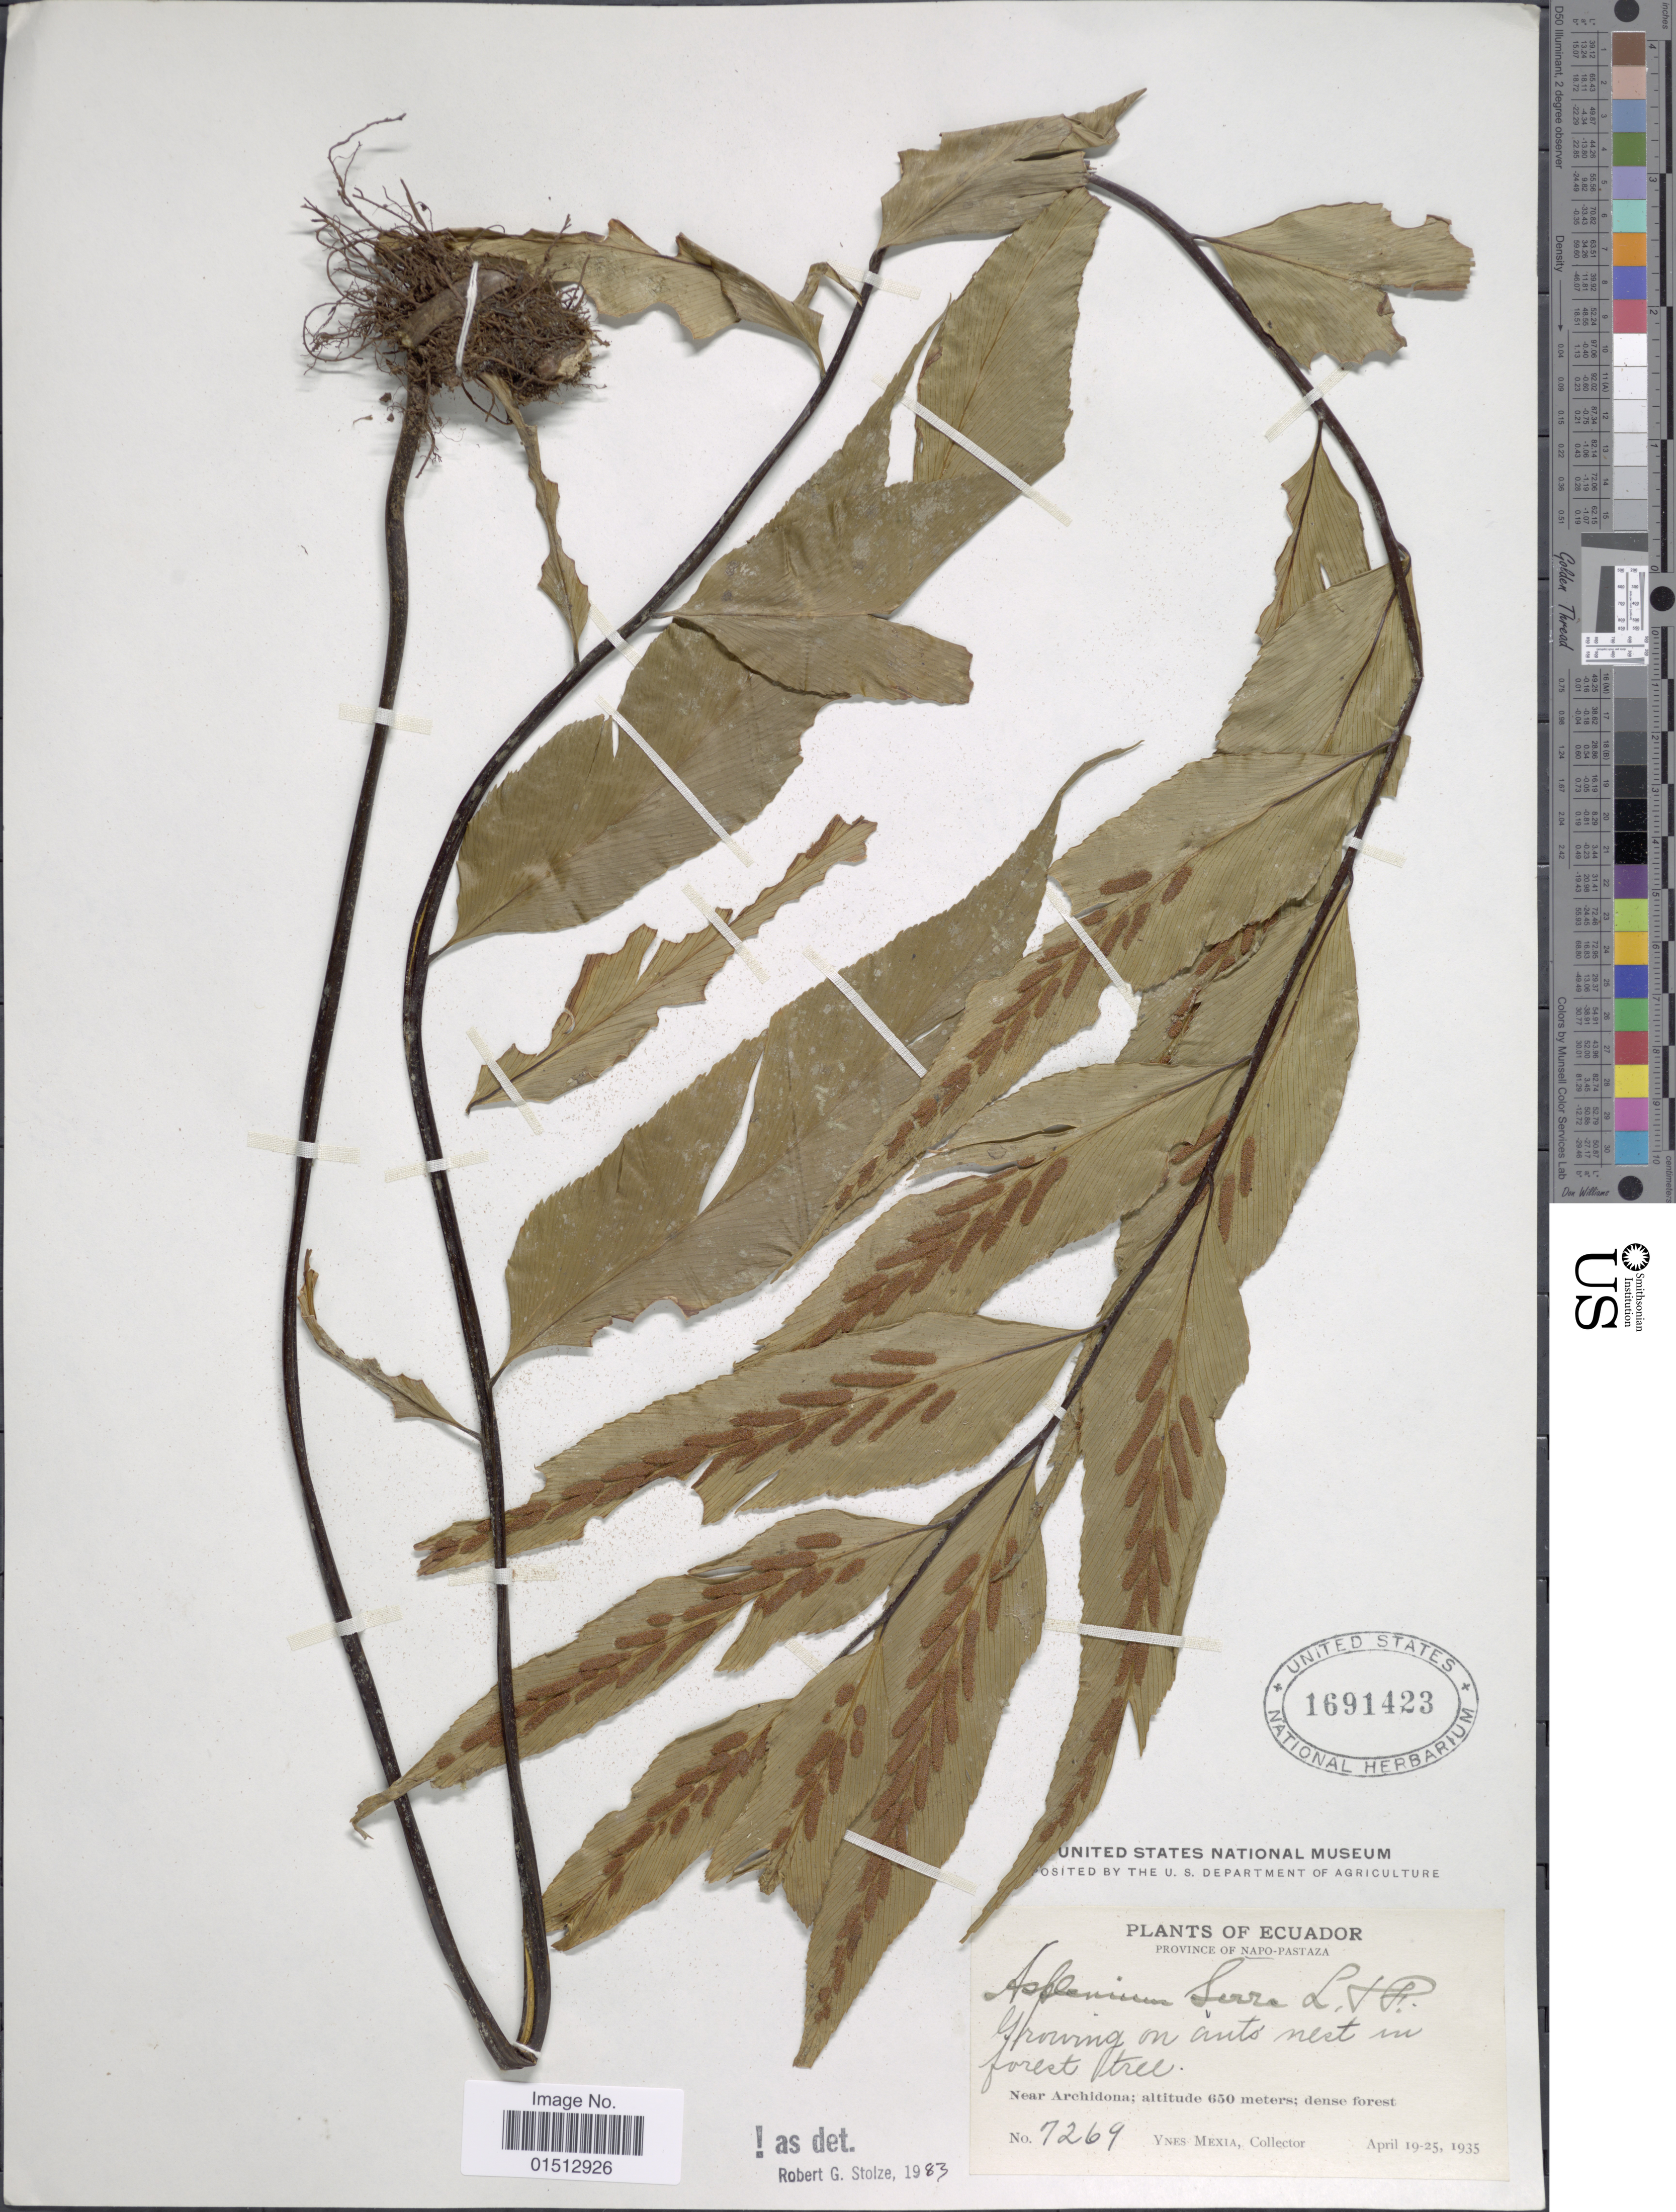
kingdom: Plantae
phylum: Tracheophyta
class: Polypodiopsida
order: Polypodiales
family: Aspleniaceae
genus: Asplenium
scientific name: Asplenium serra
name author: Langsd. & Fisch.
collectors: Y. Mexia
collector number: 7269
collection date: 1935-04-19/1935-04-25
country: Ecuador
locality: Ecuador, Province of Napo-Pastaza, Near Archidona.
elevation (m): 650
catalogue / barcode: US 1691423